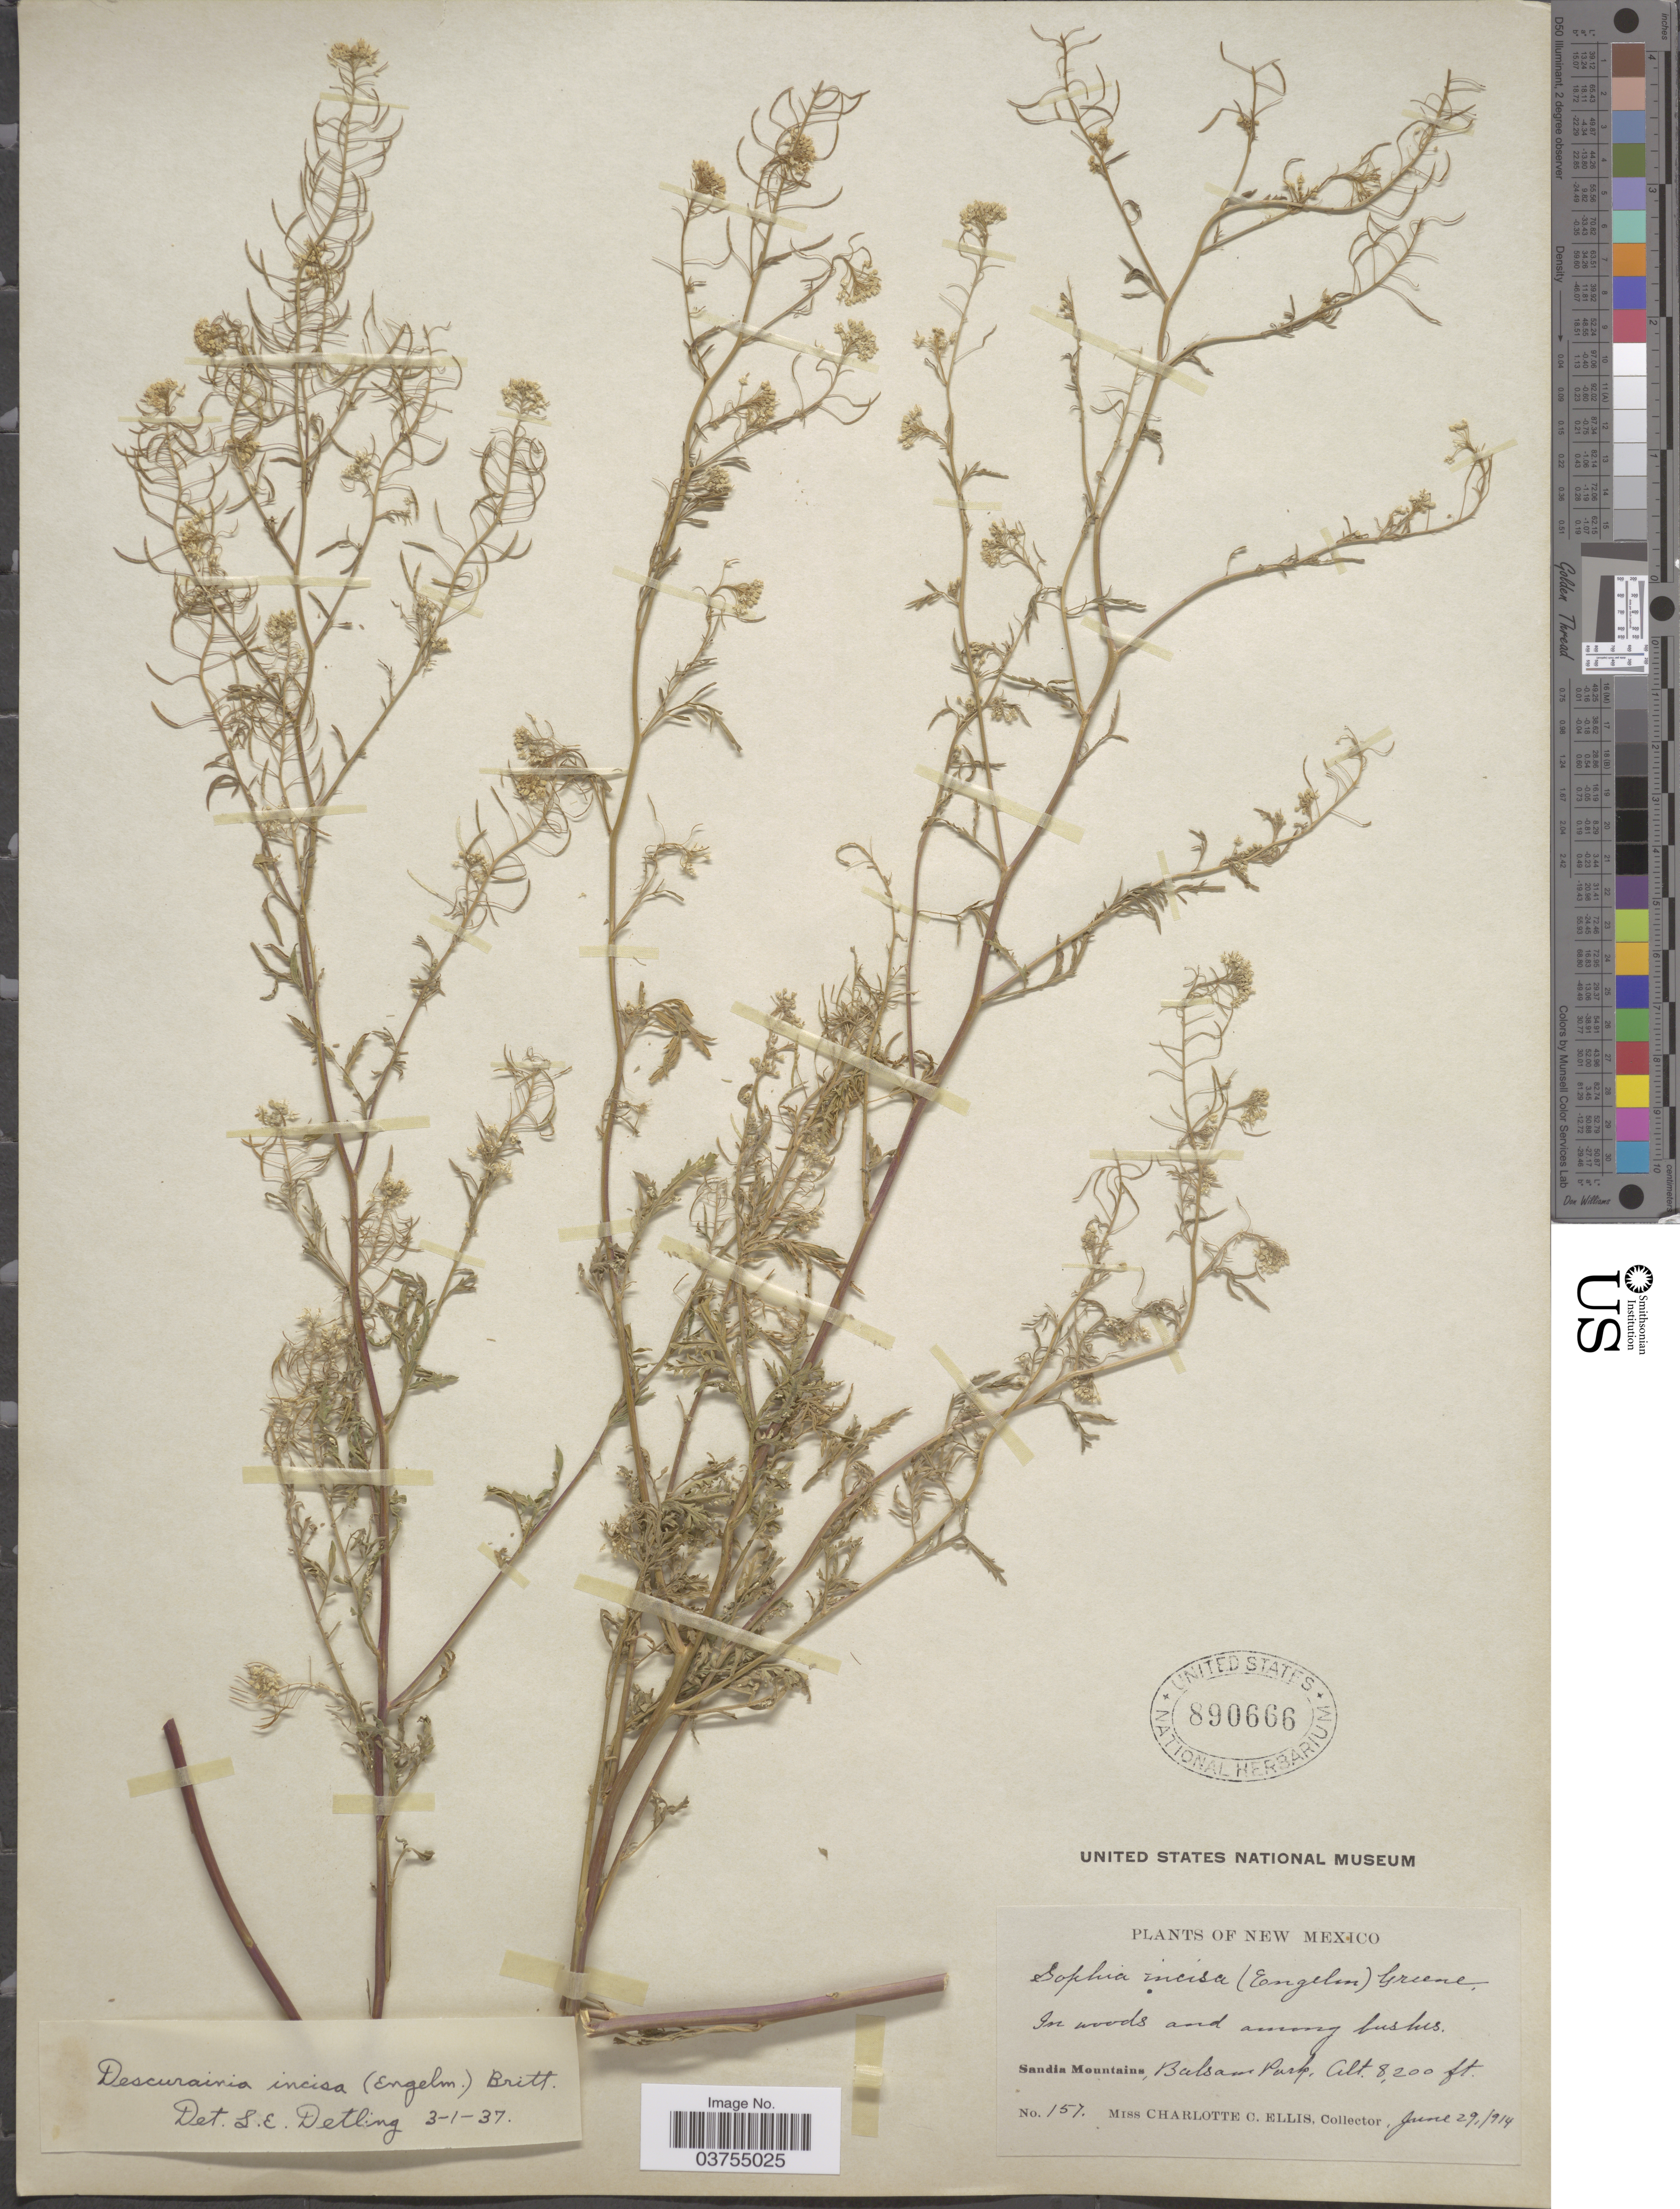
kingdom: Plantae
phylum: Tracheophyta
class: Magnoliopsida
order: Brassicales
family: Brassicaceae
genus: Descurainia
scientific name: Descurainia richardsonii subsp. incisa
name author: (Engelm. ex A. Gray) Detling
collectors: C. C. Ellis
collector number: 157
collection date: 1914-06-29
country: United States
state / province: New Mexico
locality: Sandia Mountains, Balsam Park.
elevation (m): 2499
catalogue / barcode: US 890666